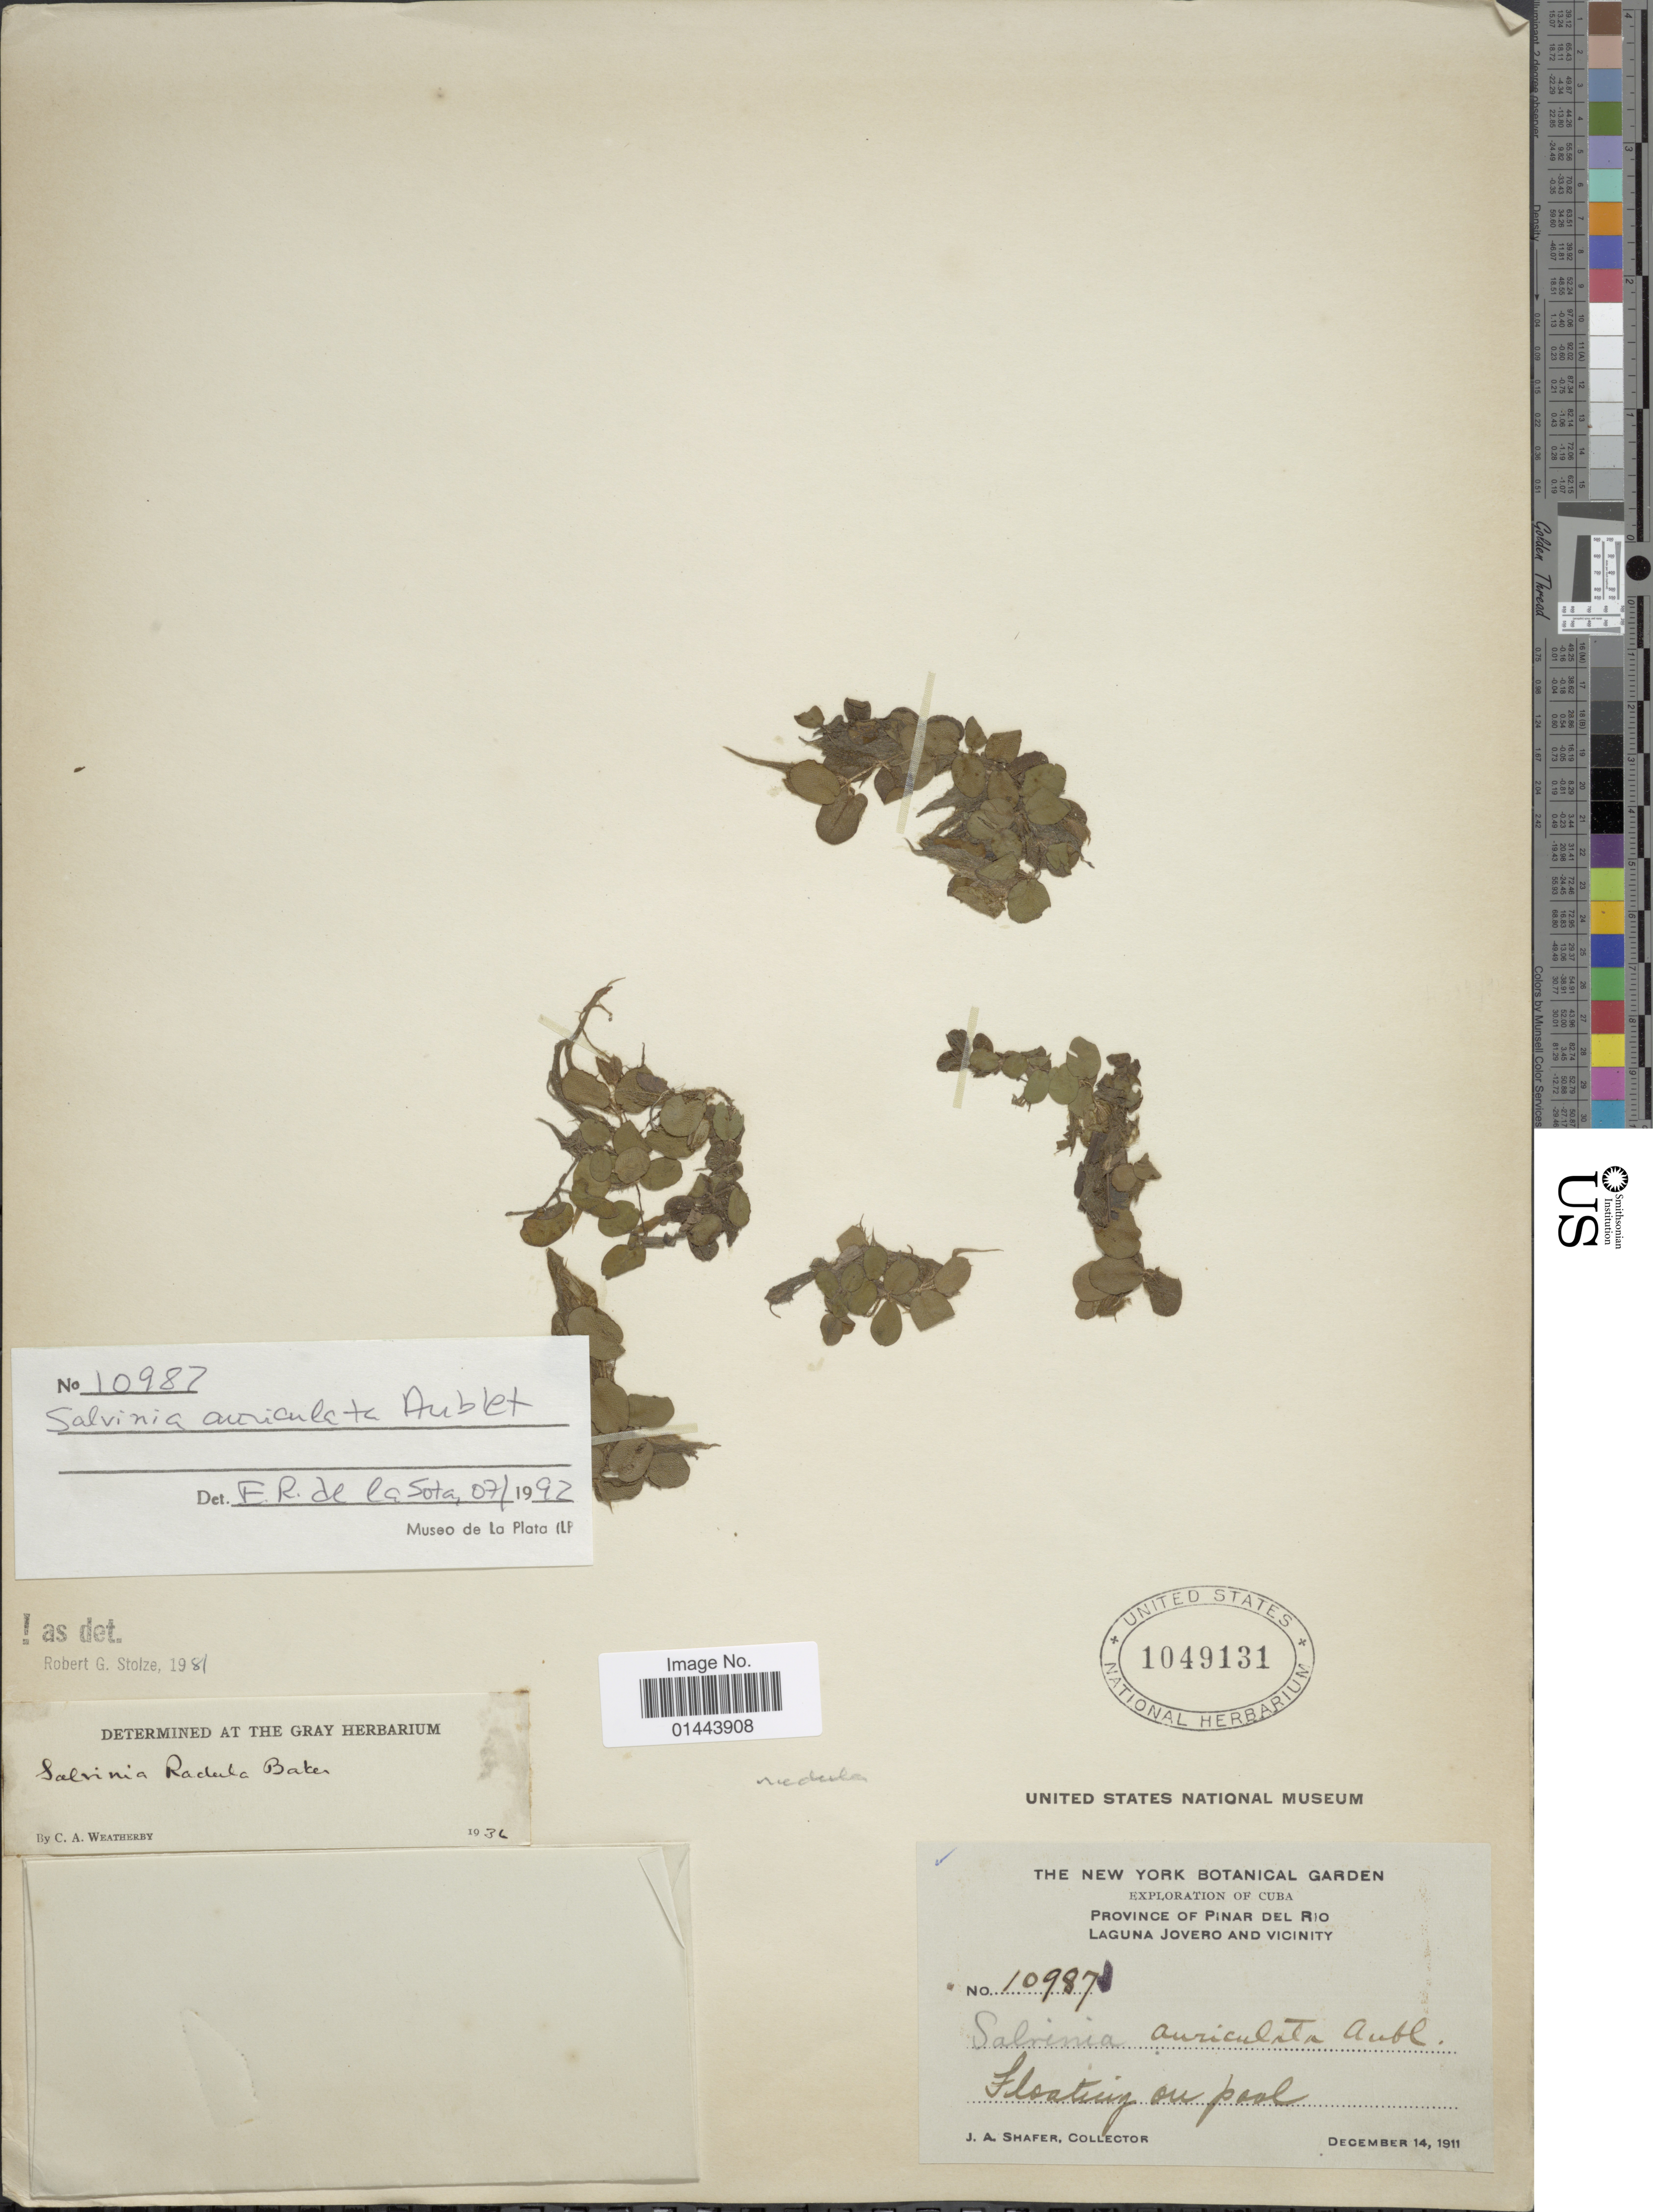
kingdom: Plantae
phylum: Tracheophyta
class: Polypodiopsida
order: Salviniales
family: Salviniaceae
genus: Salvinia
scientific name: Salvinia auriculata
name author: Aubl.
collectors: J. A. Shafer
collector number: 10987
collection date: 1911-12-14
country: Cuba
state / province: Pinar del Río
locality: Laguna Jovero and vicinity, floating on pool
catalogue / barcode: US 1049131